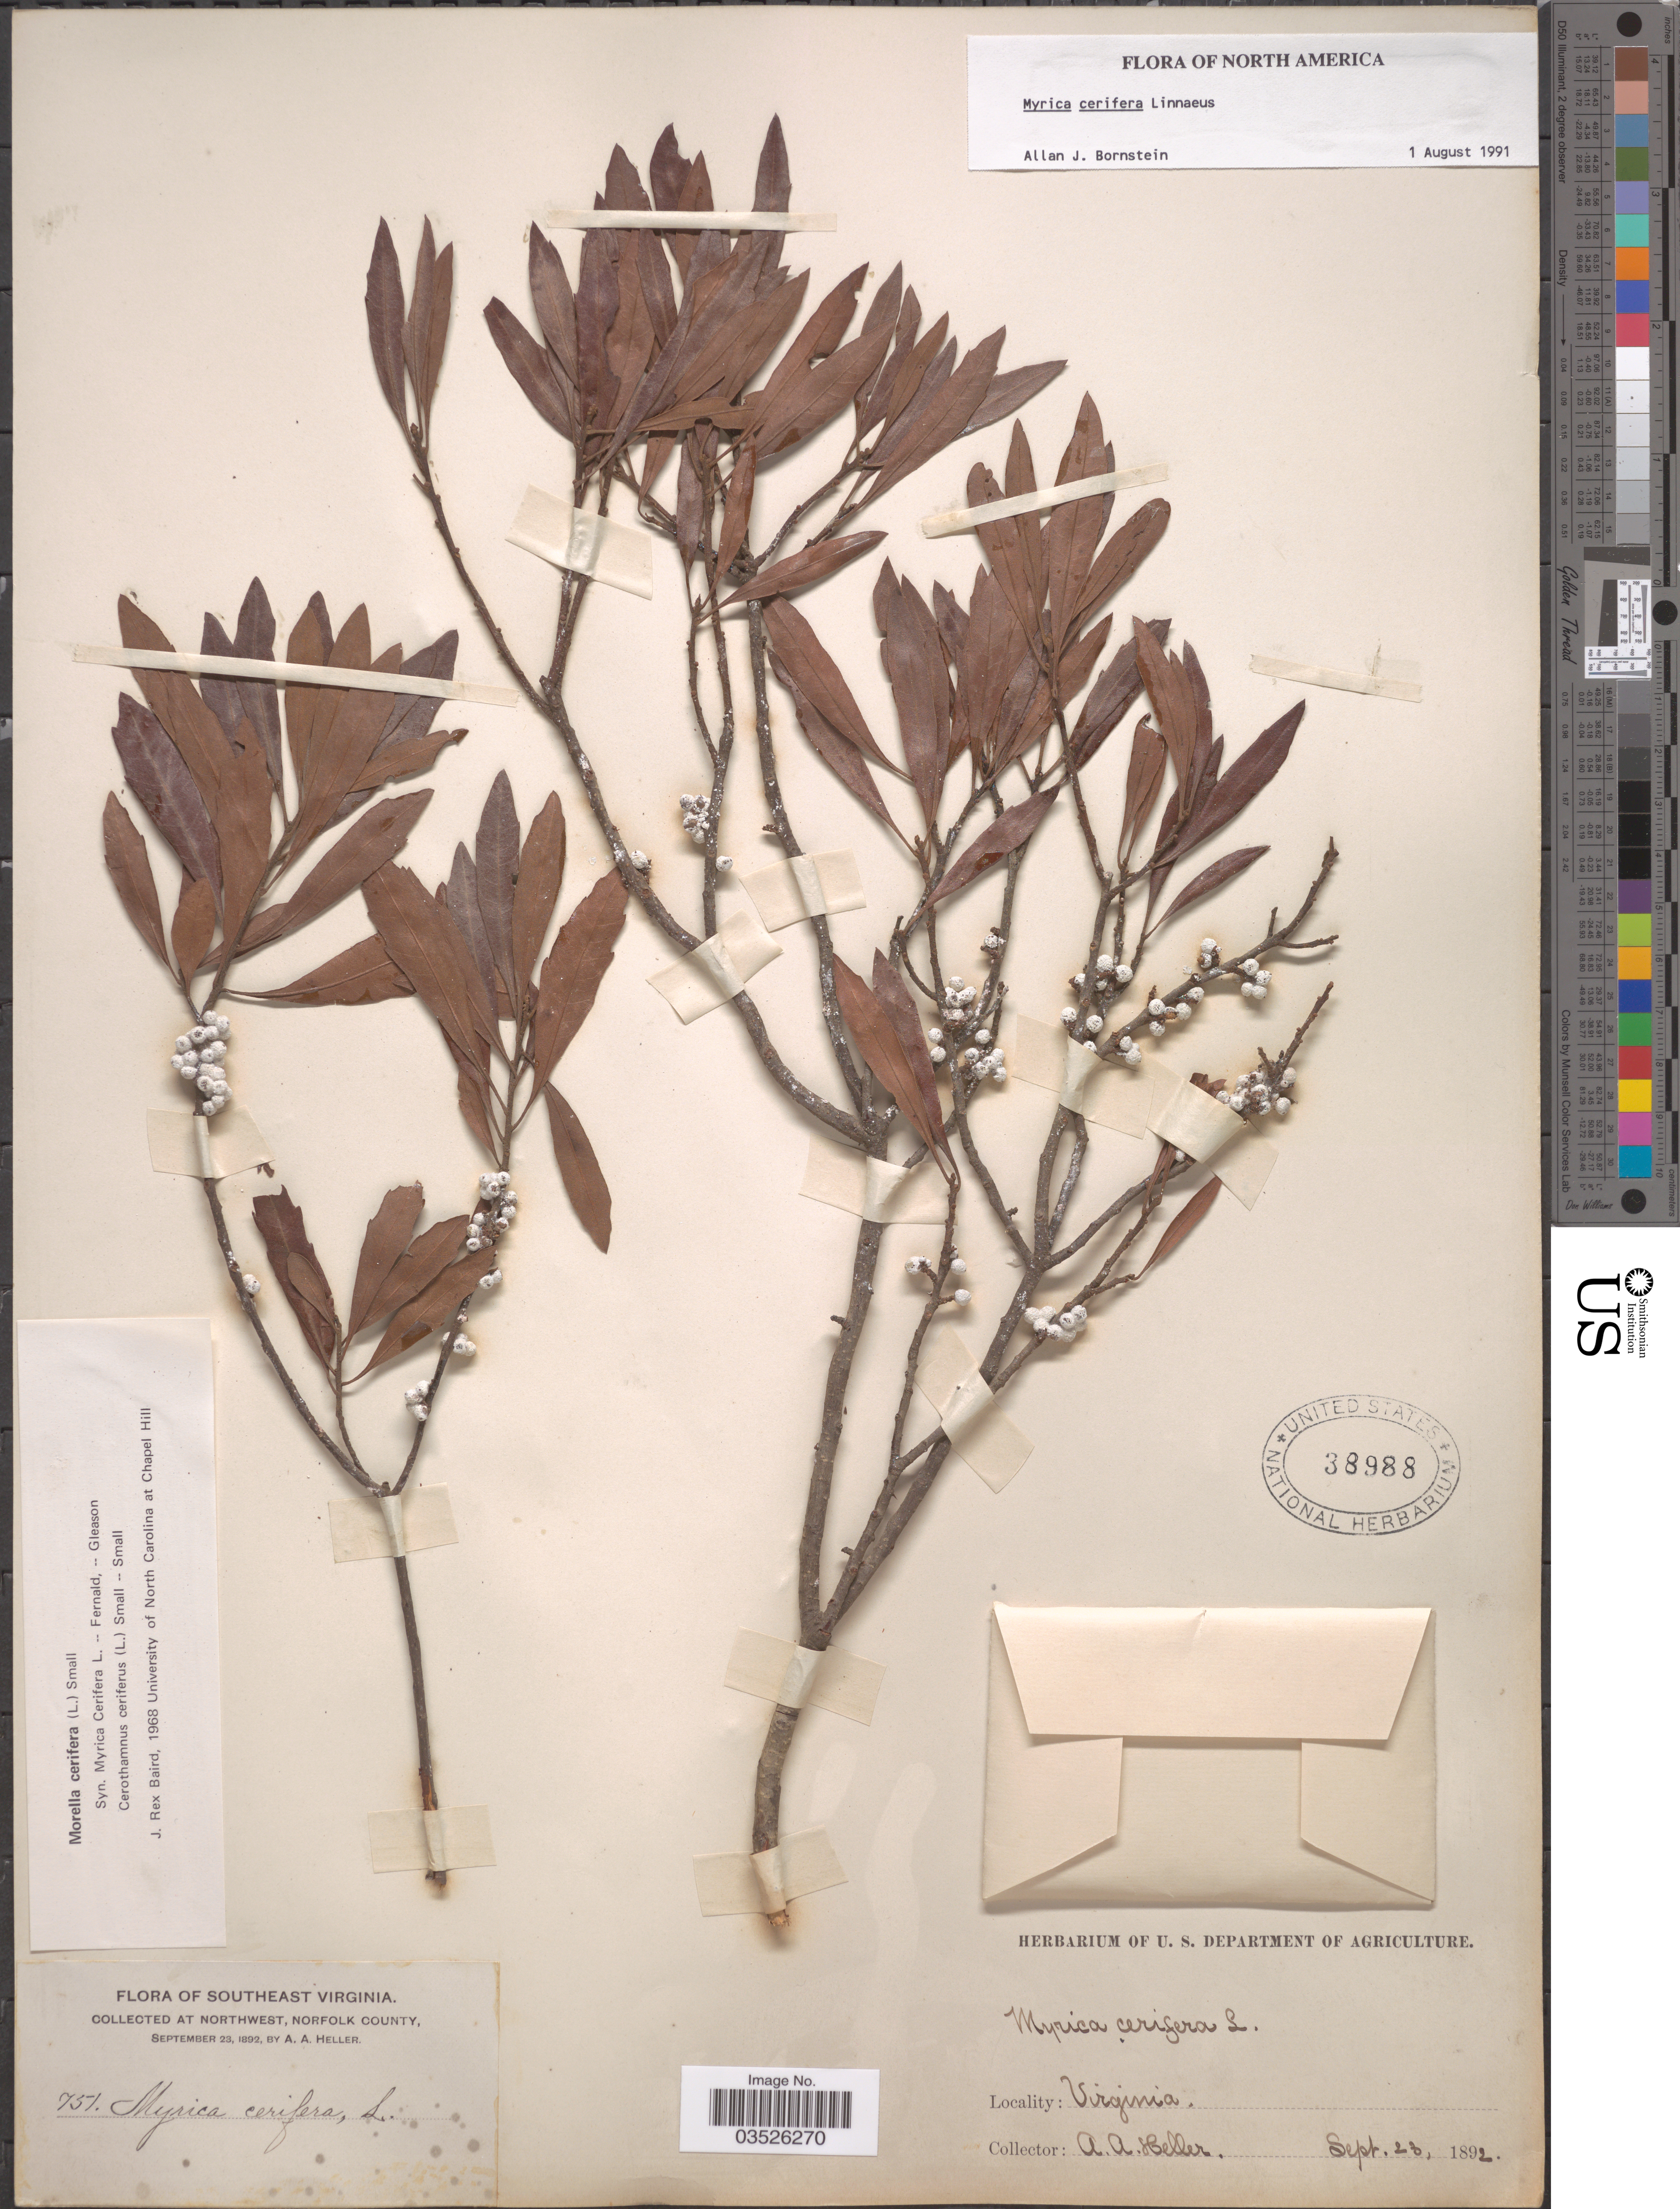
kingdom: Plantae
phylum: Tracheophyta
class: Magnoliopsida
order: Fagales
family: Myricaceae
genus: Morella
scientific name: Morella cerifera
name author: (L.) Small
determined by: Baird, James Rex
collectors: A. A. Heller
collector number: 751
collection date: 1892-09-23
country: United States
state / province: Virginia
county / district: City of Norfolk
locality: Southeast Virginia. At northwest, Norfolk County.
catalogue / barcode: US 38988